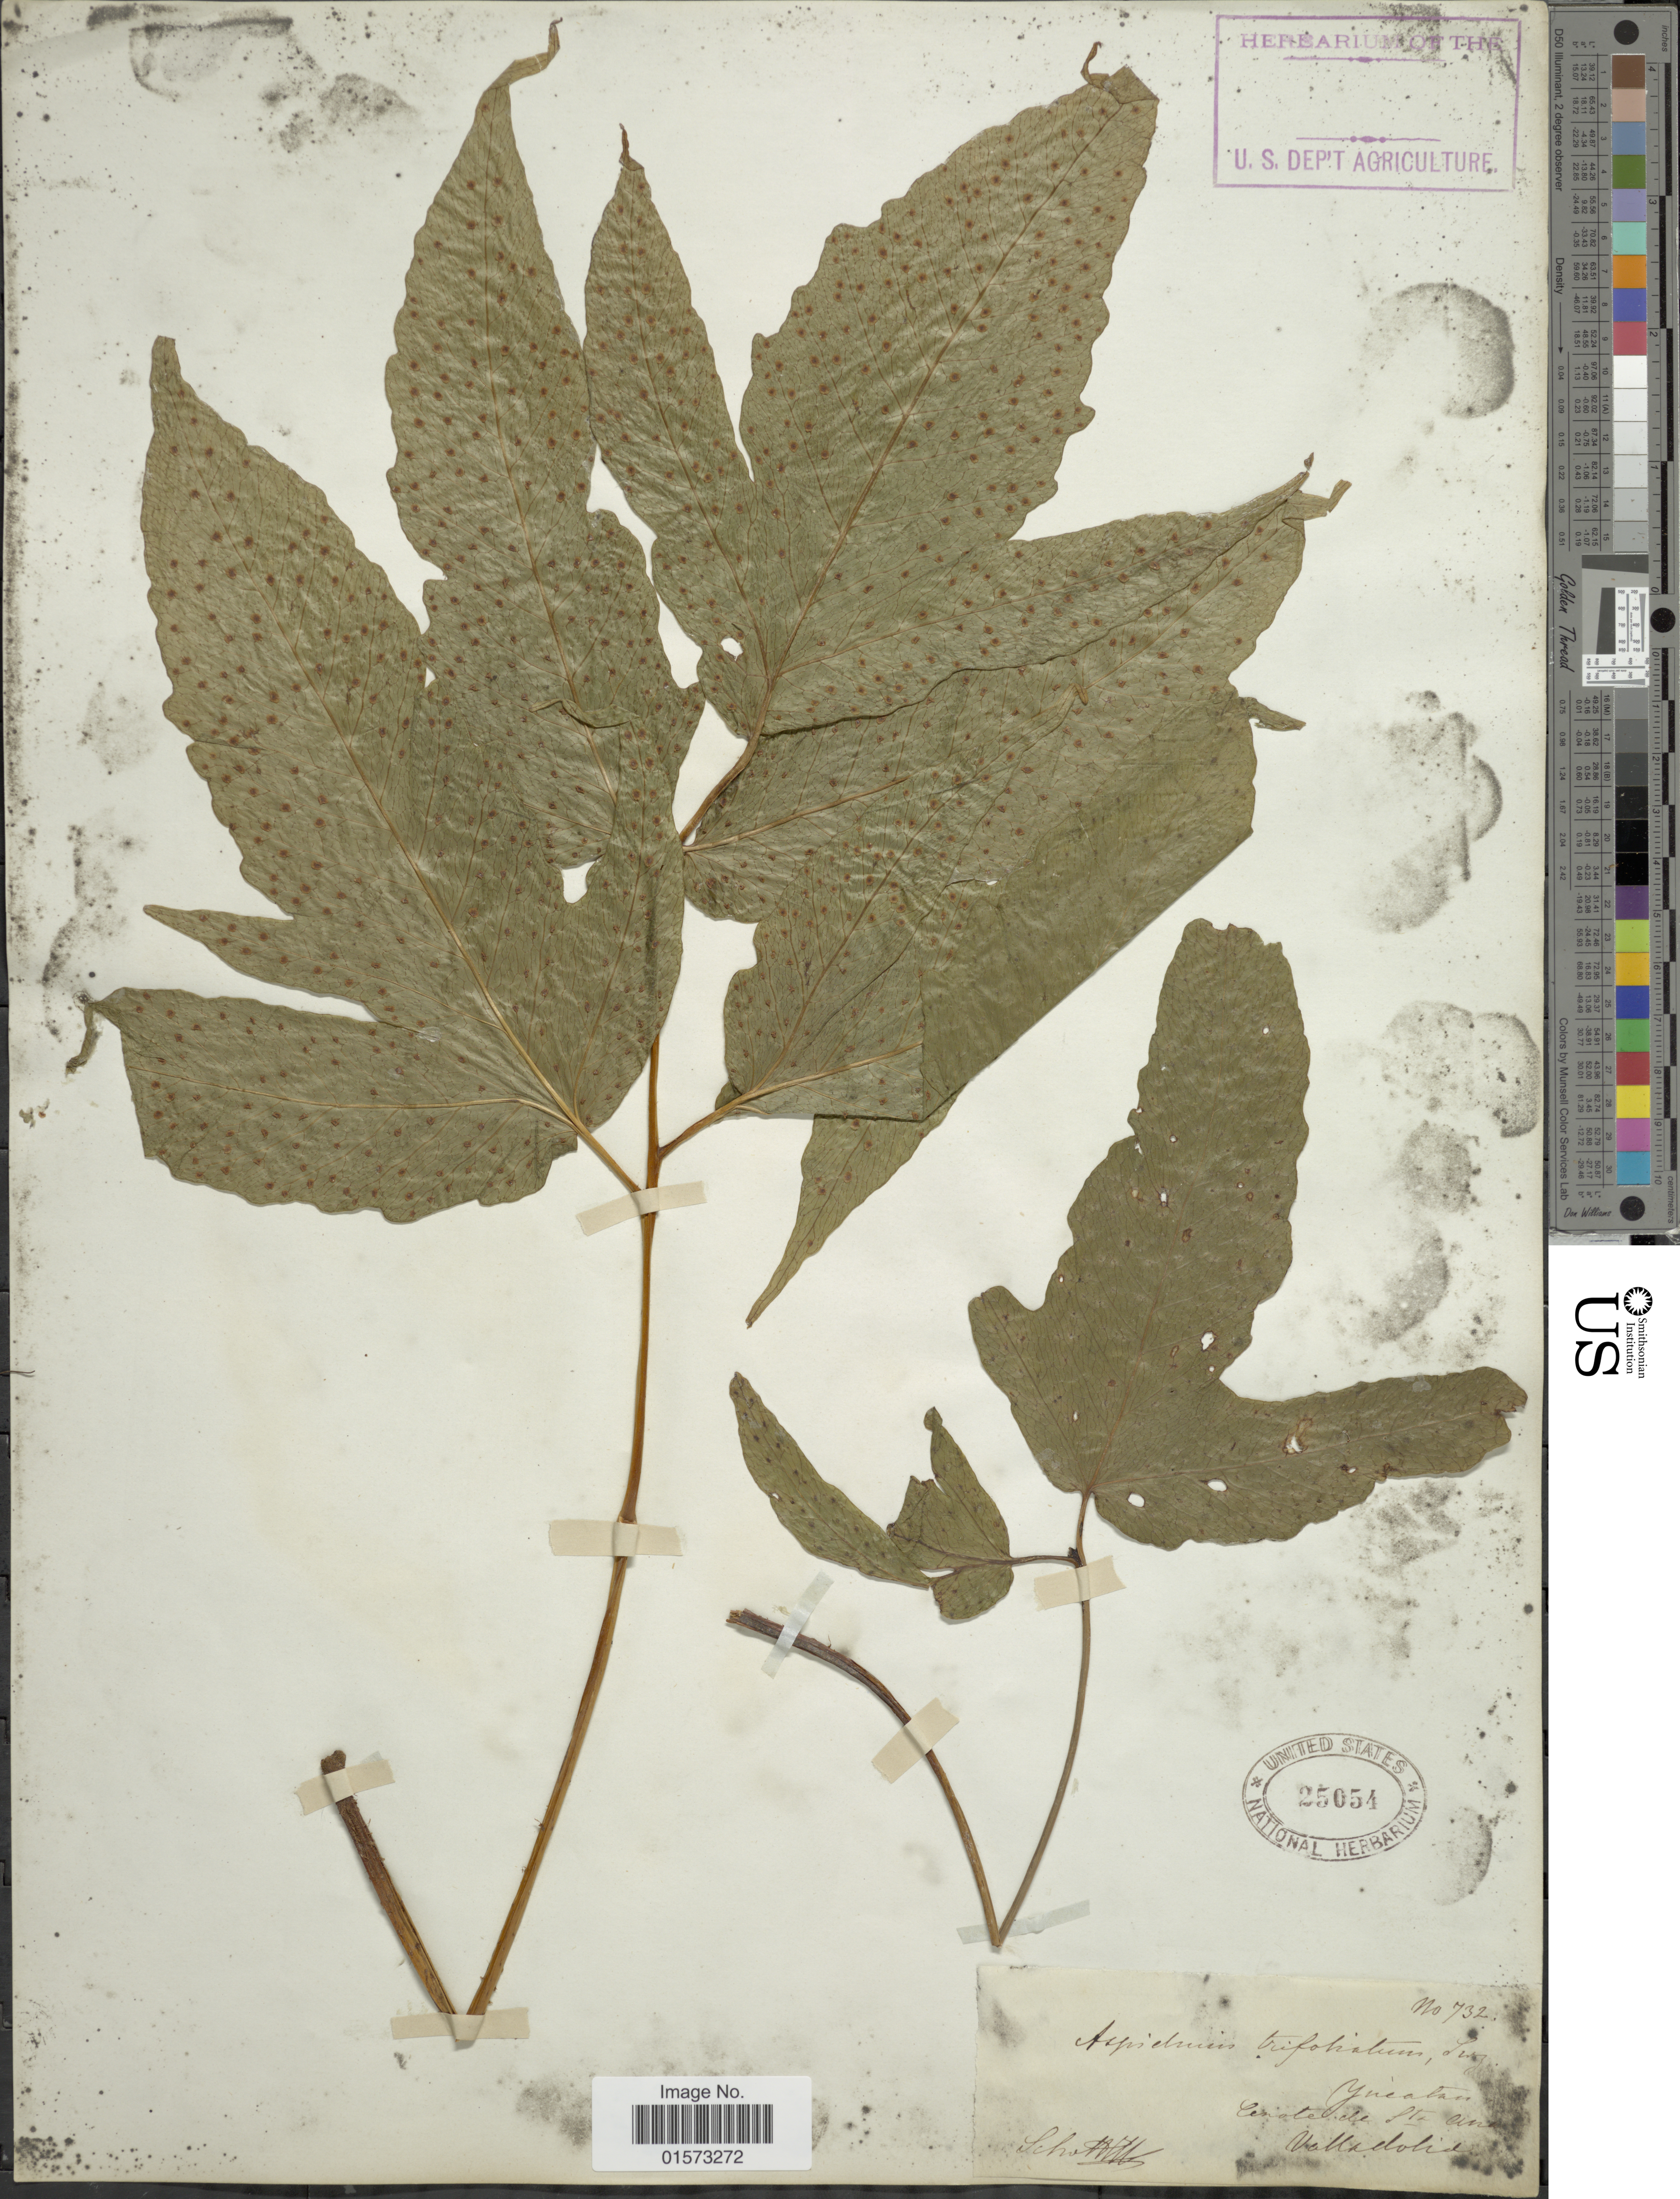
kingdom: Plantae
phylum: Tracheophyta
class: Polypodiopsida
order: Polypodiales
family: Tectariaceae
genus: Tectaria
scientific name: Tectaria heracleifolia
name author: (Willd.) Underw.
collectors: -. Schottz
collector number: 732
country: Mexico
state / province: Yucatán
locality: Cenote de Sta Ana Valladolid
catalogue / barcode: US 25054